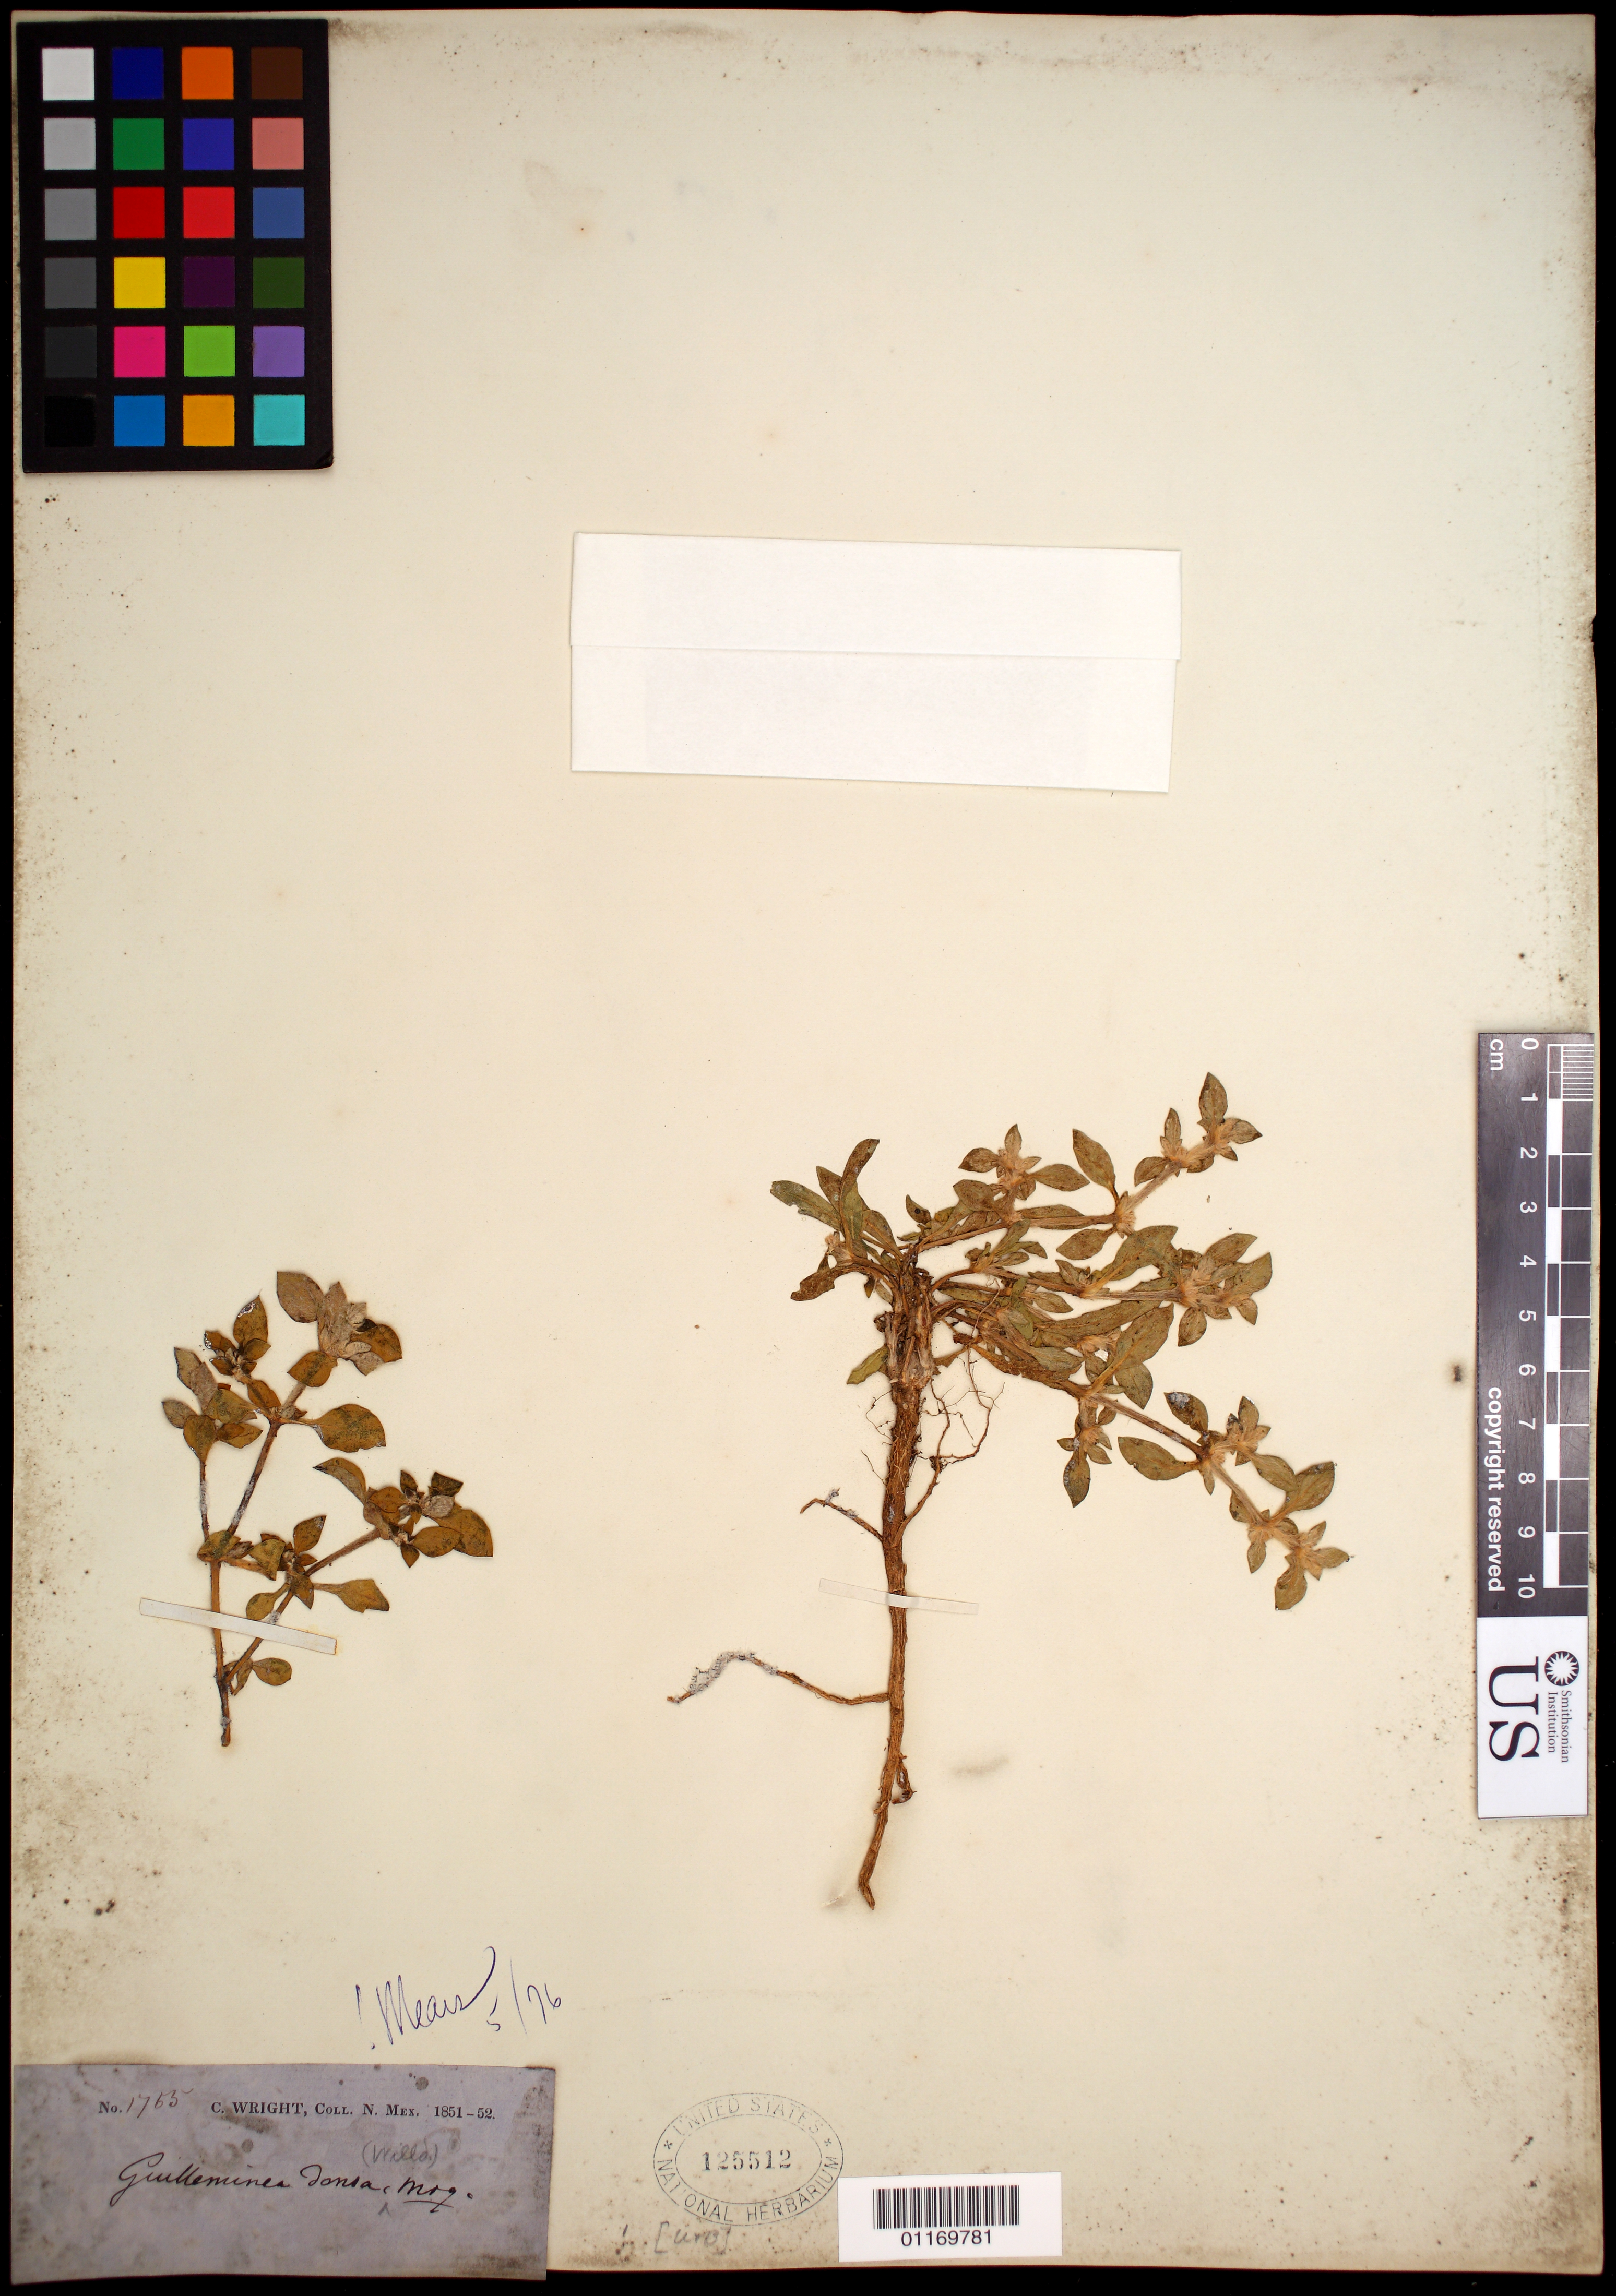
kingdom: Plantae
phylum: Tracheophyta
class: Magnoliopsida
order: Caryophyllales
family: Amaranthaceae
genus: Guilleminea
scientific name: Guilleminea densa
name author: (Humb. & Bonpl. ex Schult.) Moq.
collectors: C. Wright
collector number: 1765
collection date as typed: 1851 to -- --- 1852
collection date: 1851/1852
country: United States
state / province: New Mexico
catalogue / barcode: US 125512